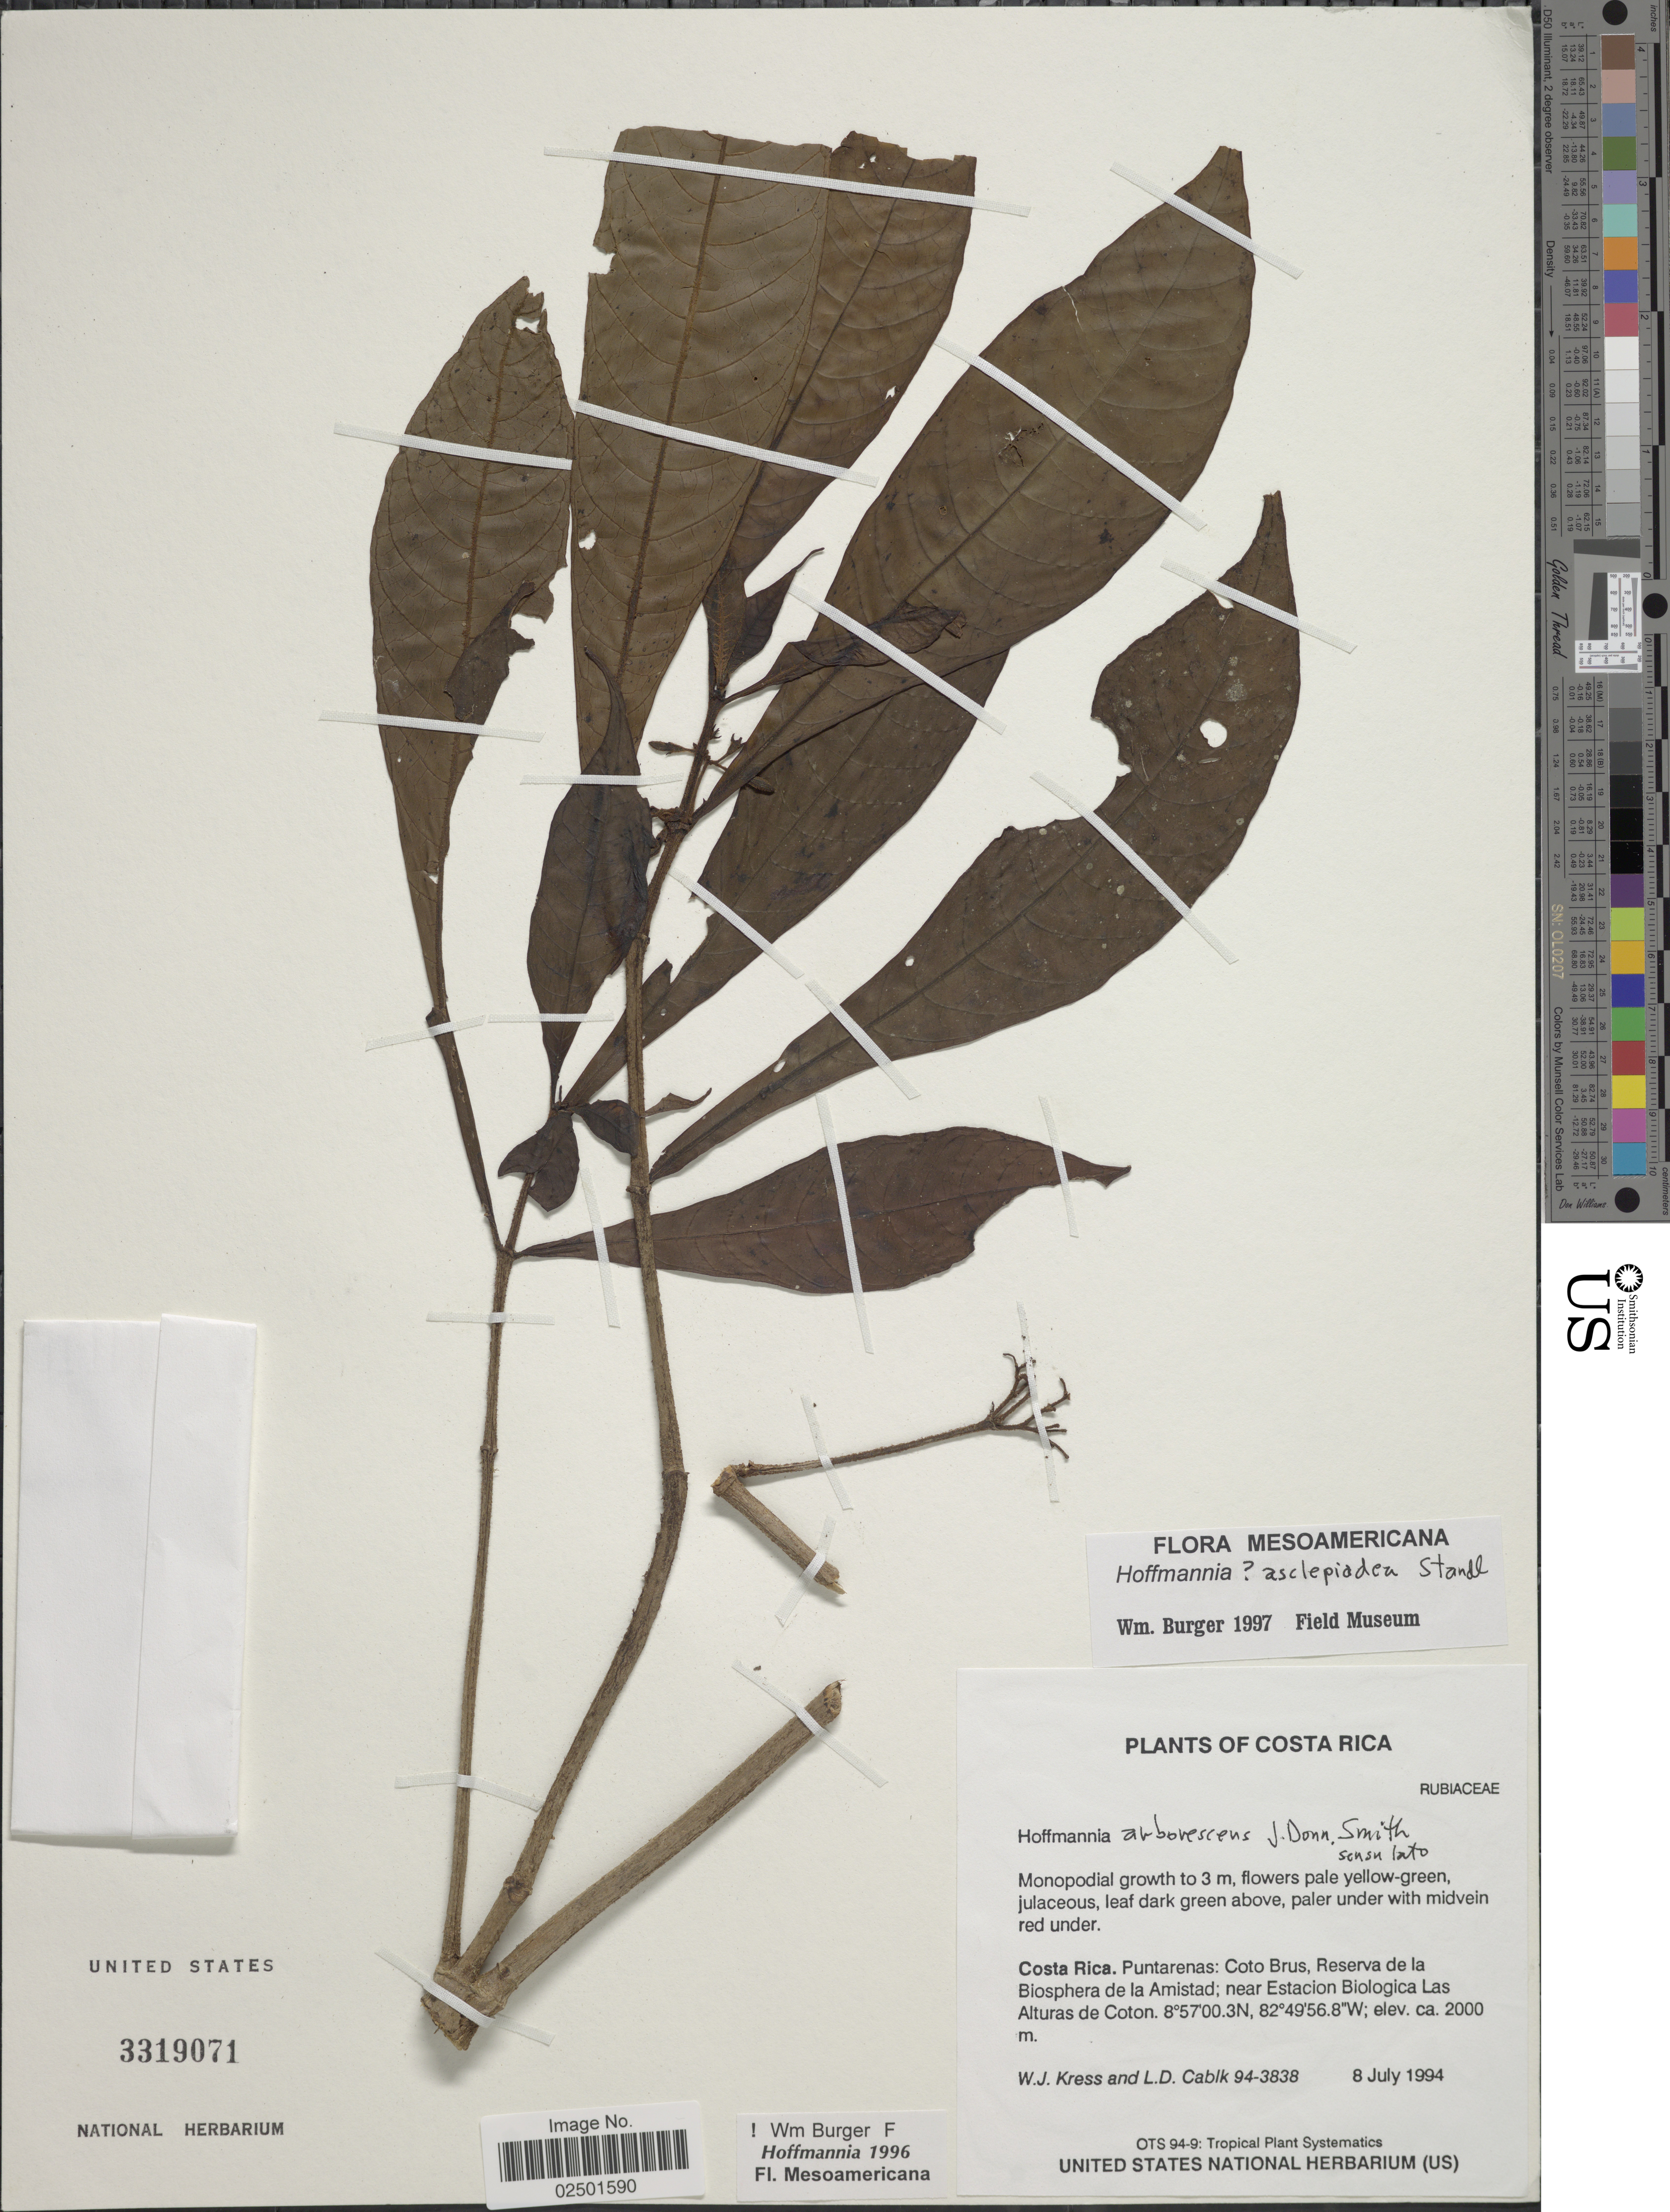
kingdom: Plantae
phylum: Tracheophyta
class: Magnoliopsida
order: Gentianales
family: Rubiaceae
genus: Hoffmannia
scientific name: Hoffmannia asclepiadea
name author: Standl.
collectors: W. J. Kress & L. Cablk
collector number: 94-3838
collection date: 1994-07-08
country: Costa Rica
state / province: Puntarenas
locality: Coto Brus. Reserva de la Biosphera de la Amistad; near Estacion Biologica Las Alturas de Coton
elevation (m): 2000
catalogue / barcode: US 3319071